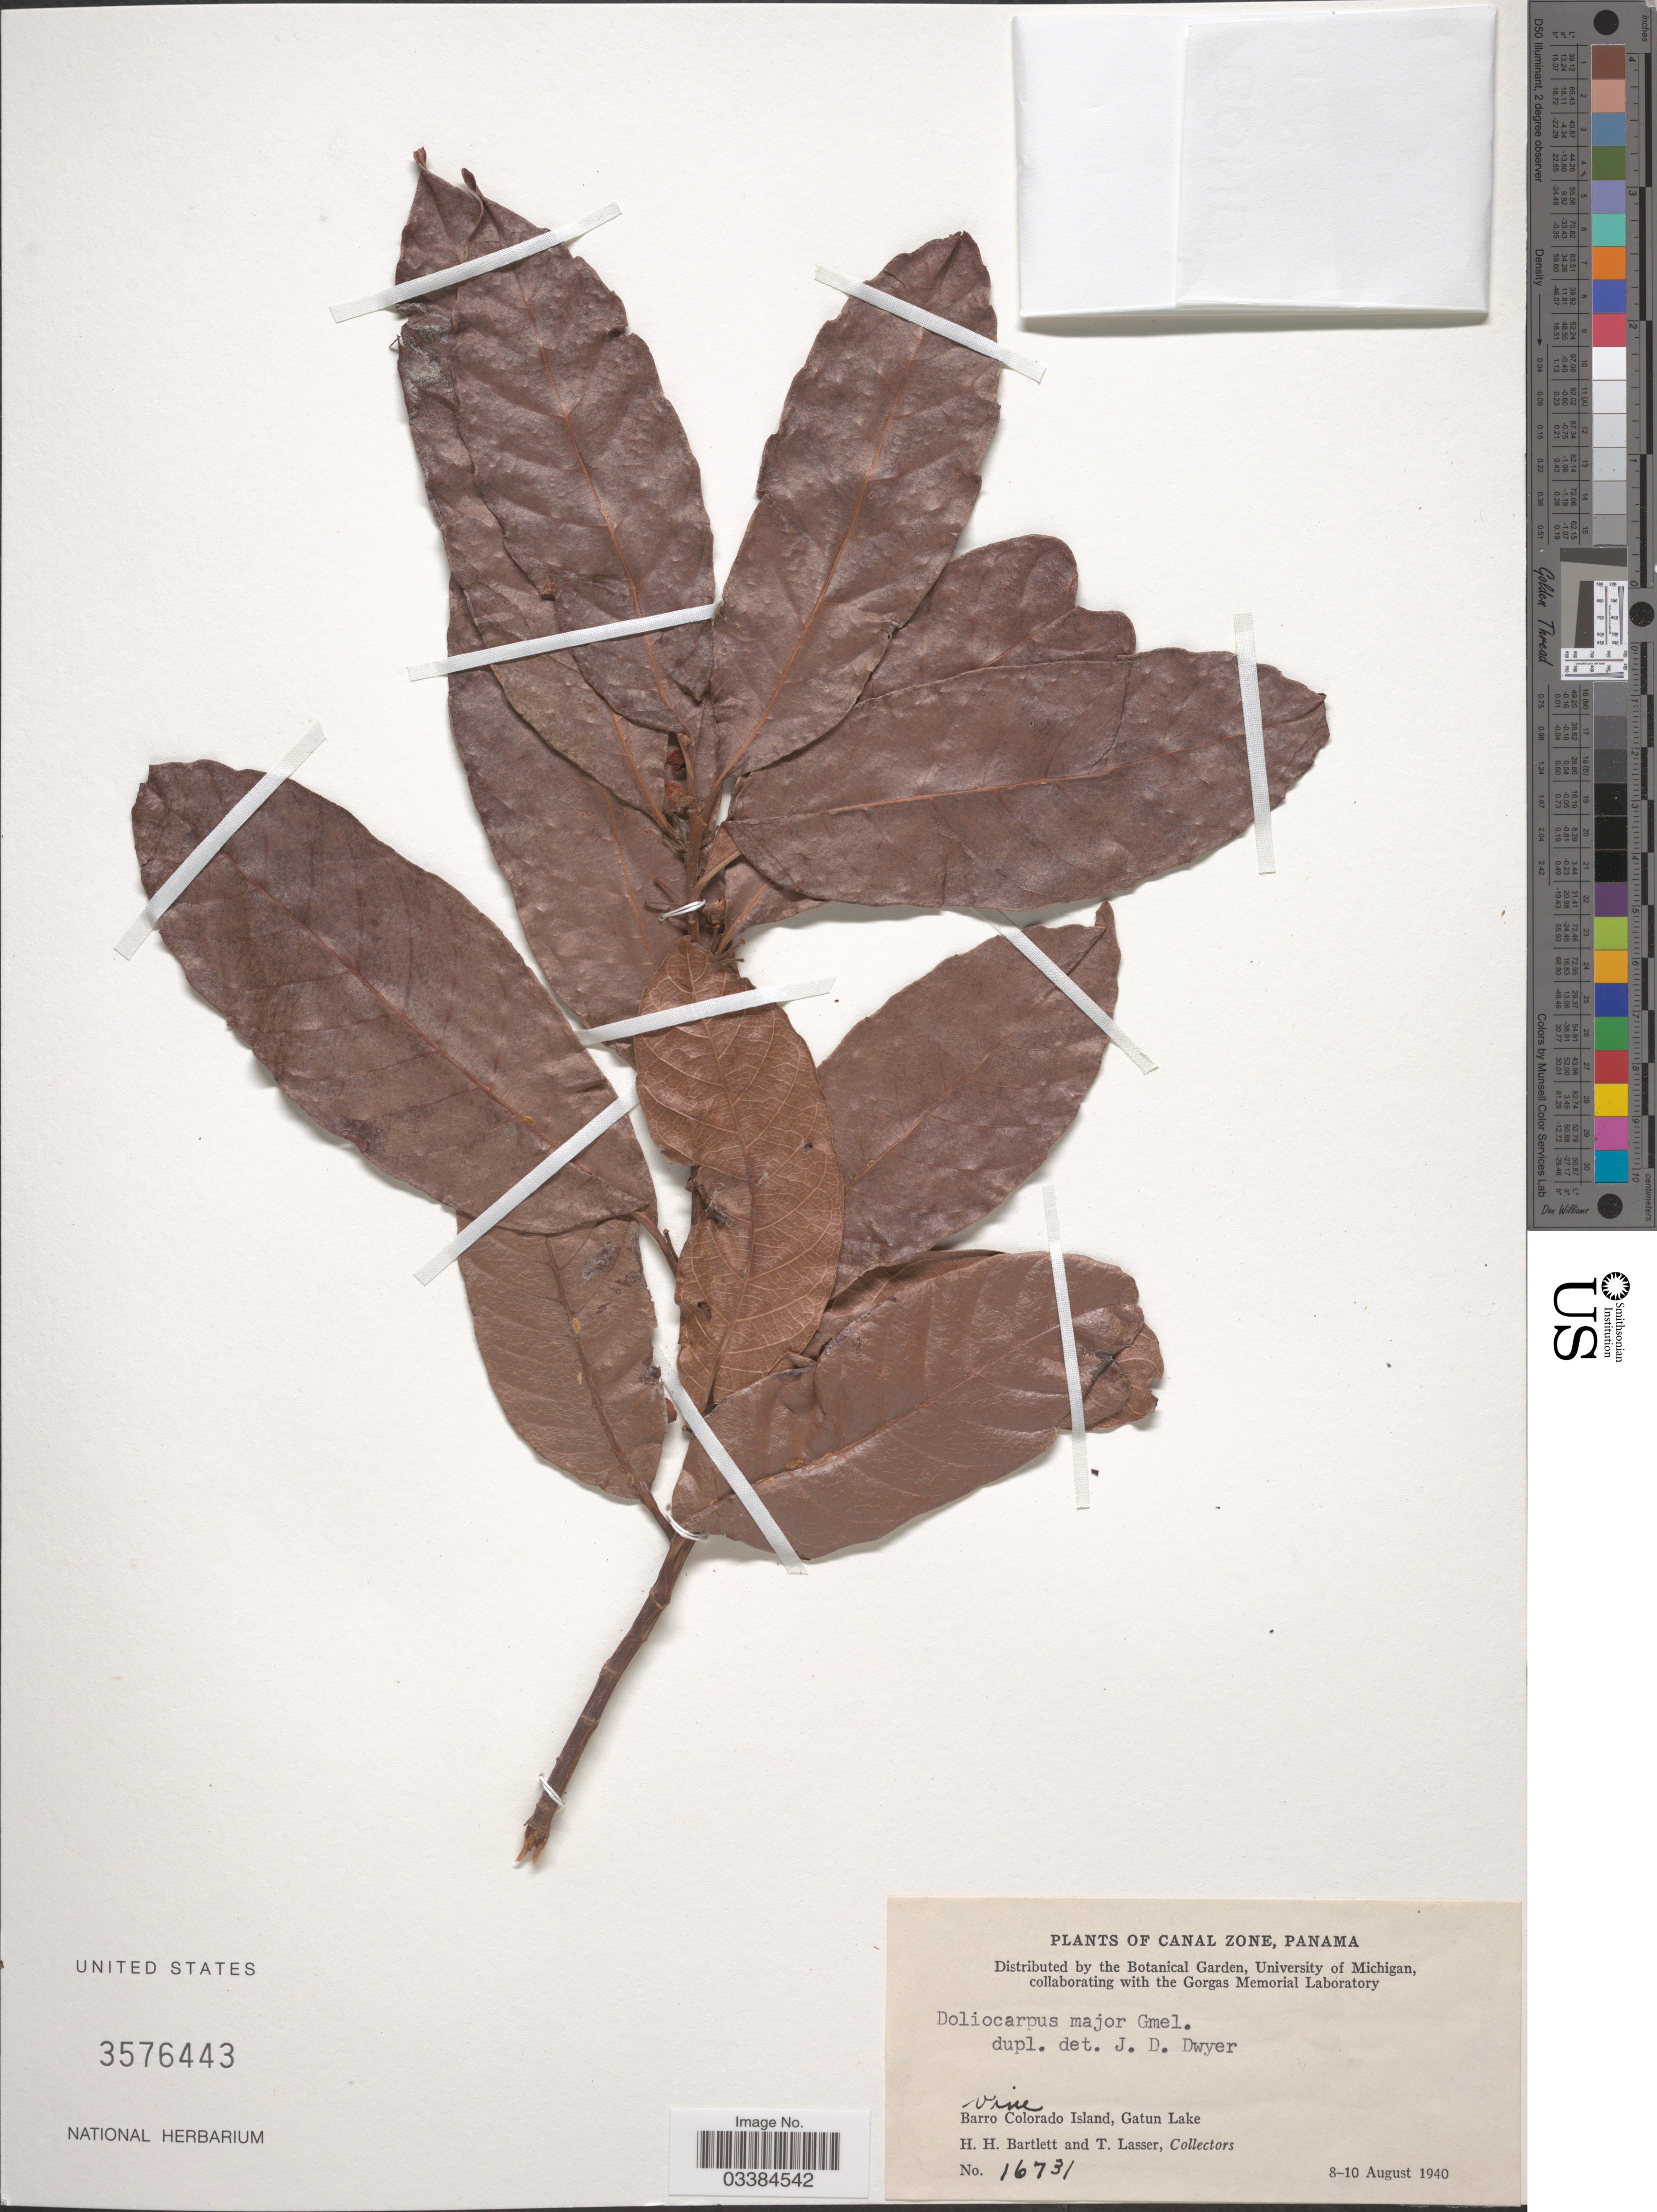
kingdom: Plantae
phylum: Tracheophyta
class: Magnoliopsida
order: Dilleniales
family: Dilleniaceae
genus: Doliocarpus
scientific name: Doliocarpus dentatus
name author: (Aubl.) Standl.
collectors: H. H. Bartlett & T. Lasser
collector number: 16731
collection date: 1940-08-08/1940-08-10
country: Panama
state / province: Panamá Oeste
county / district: Canal Zone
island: Barro Colorado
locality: Canal Zone. Barro Colorado Island, Gatun Lake.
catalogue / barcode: US 3576443